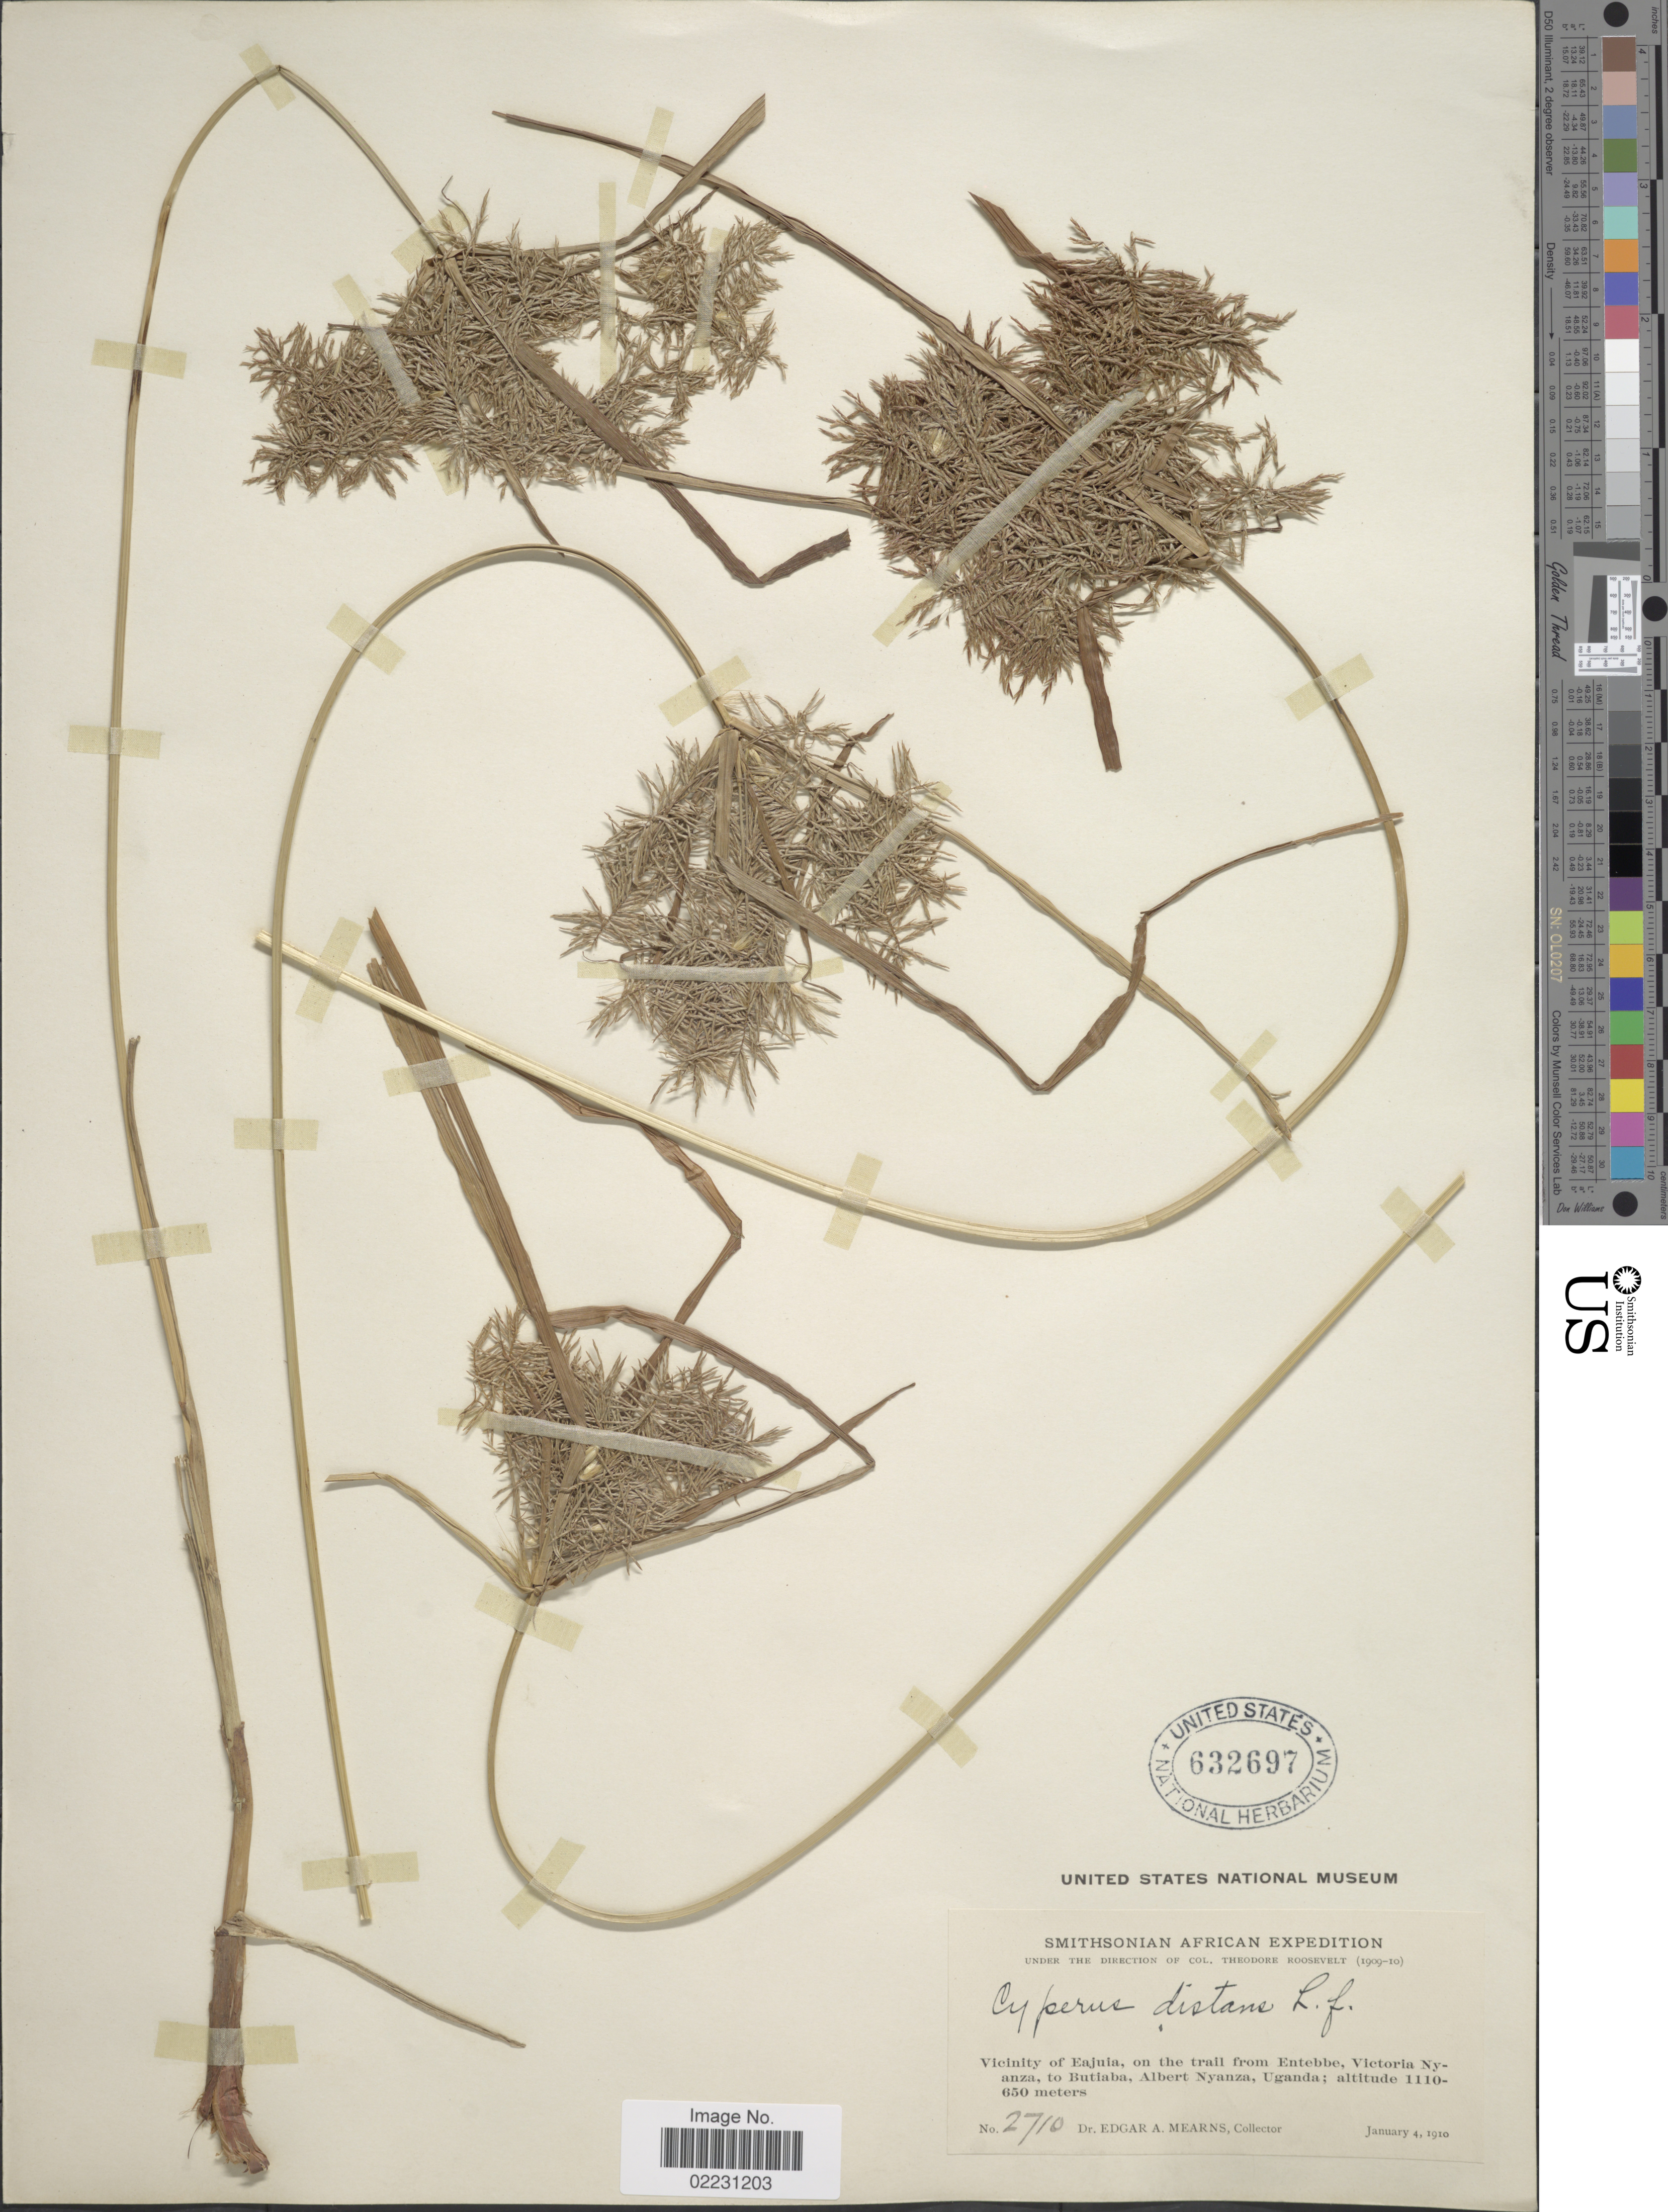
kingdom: Plantae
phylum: Tracheophyta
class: Liliopsida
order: Poales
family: Cyperaceae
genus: Cyperus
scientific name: Cyperus distans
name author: L. f.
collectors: E. A. Mearns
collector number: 2710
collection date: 1910-01-04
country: Uganda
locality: Vicinity of Eajuia, on the trail from Entebbe, Victoria Nyanza, to Butiaba, Albert Nyanza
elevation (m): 650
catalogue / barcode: US 632697